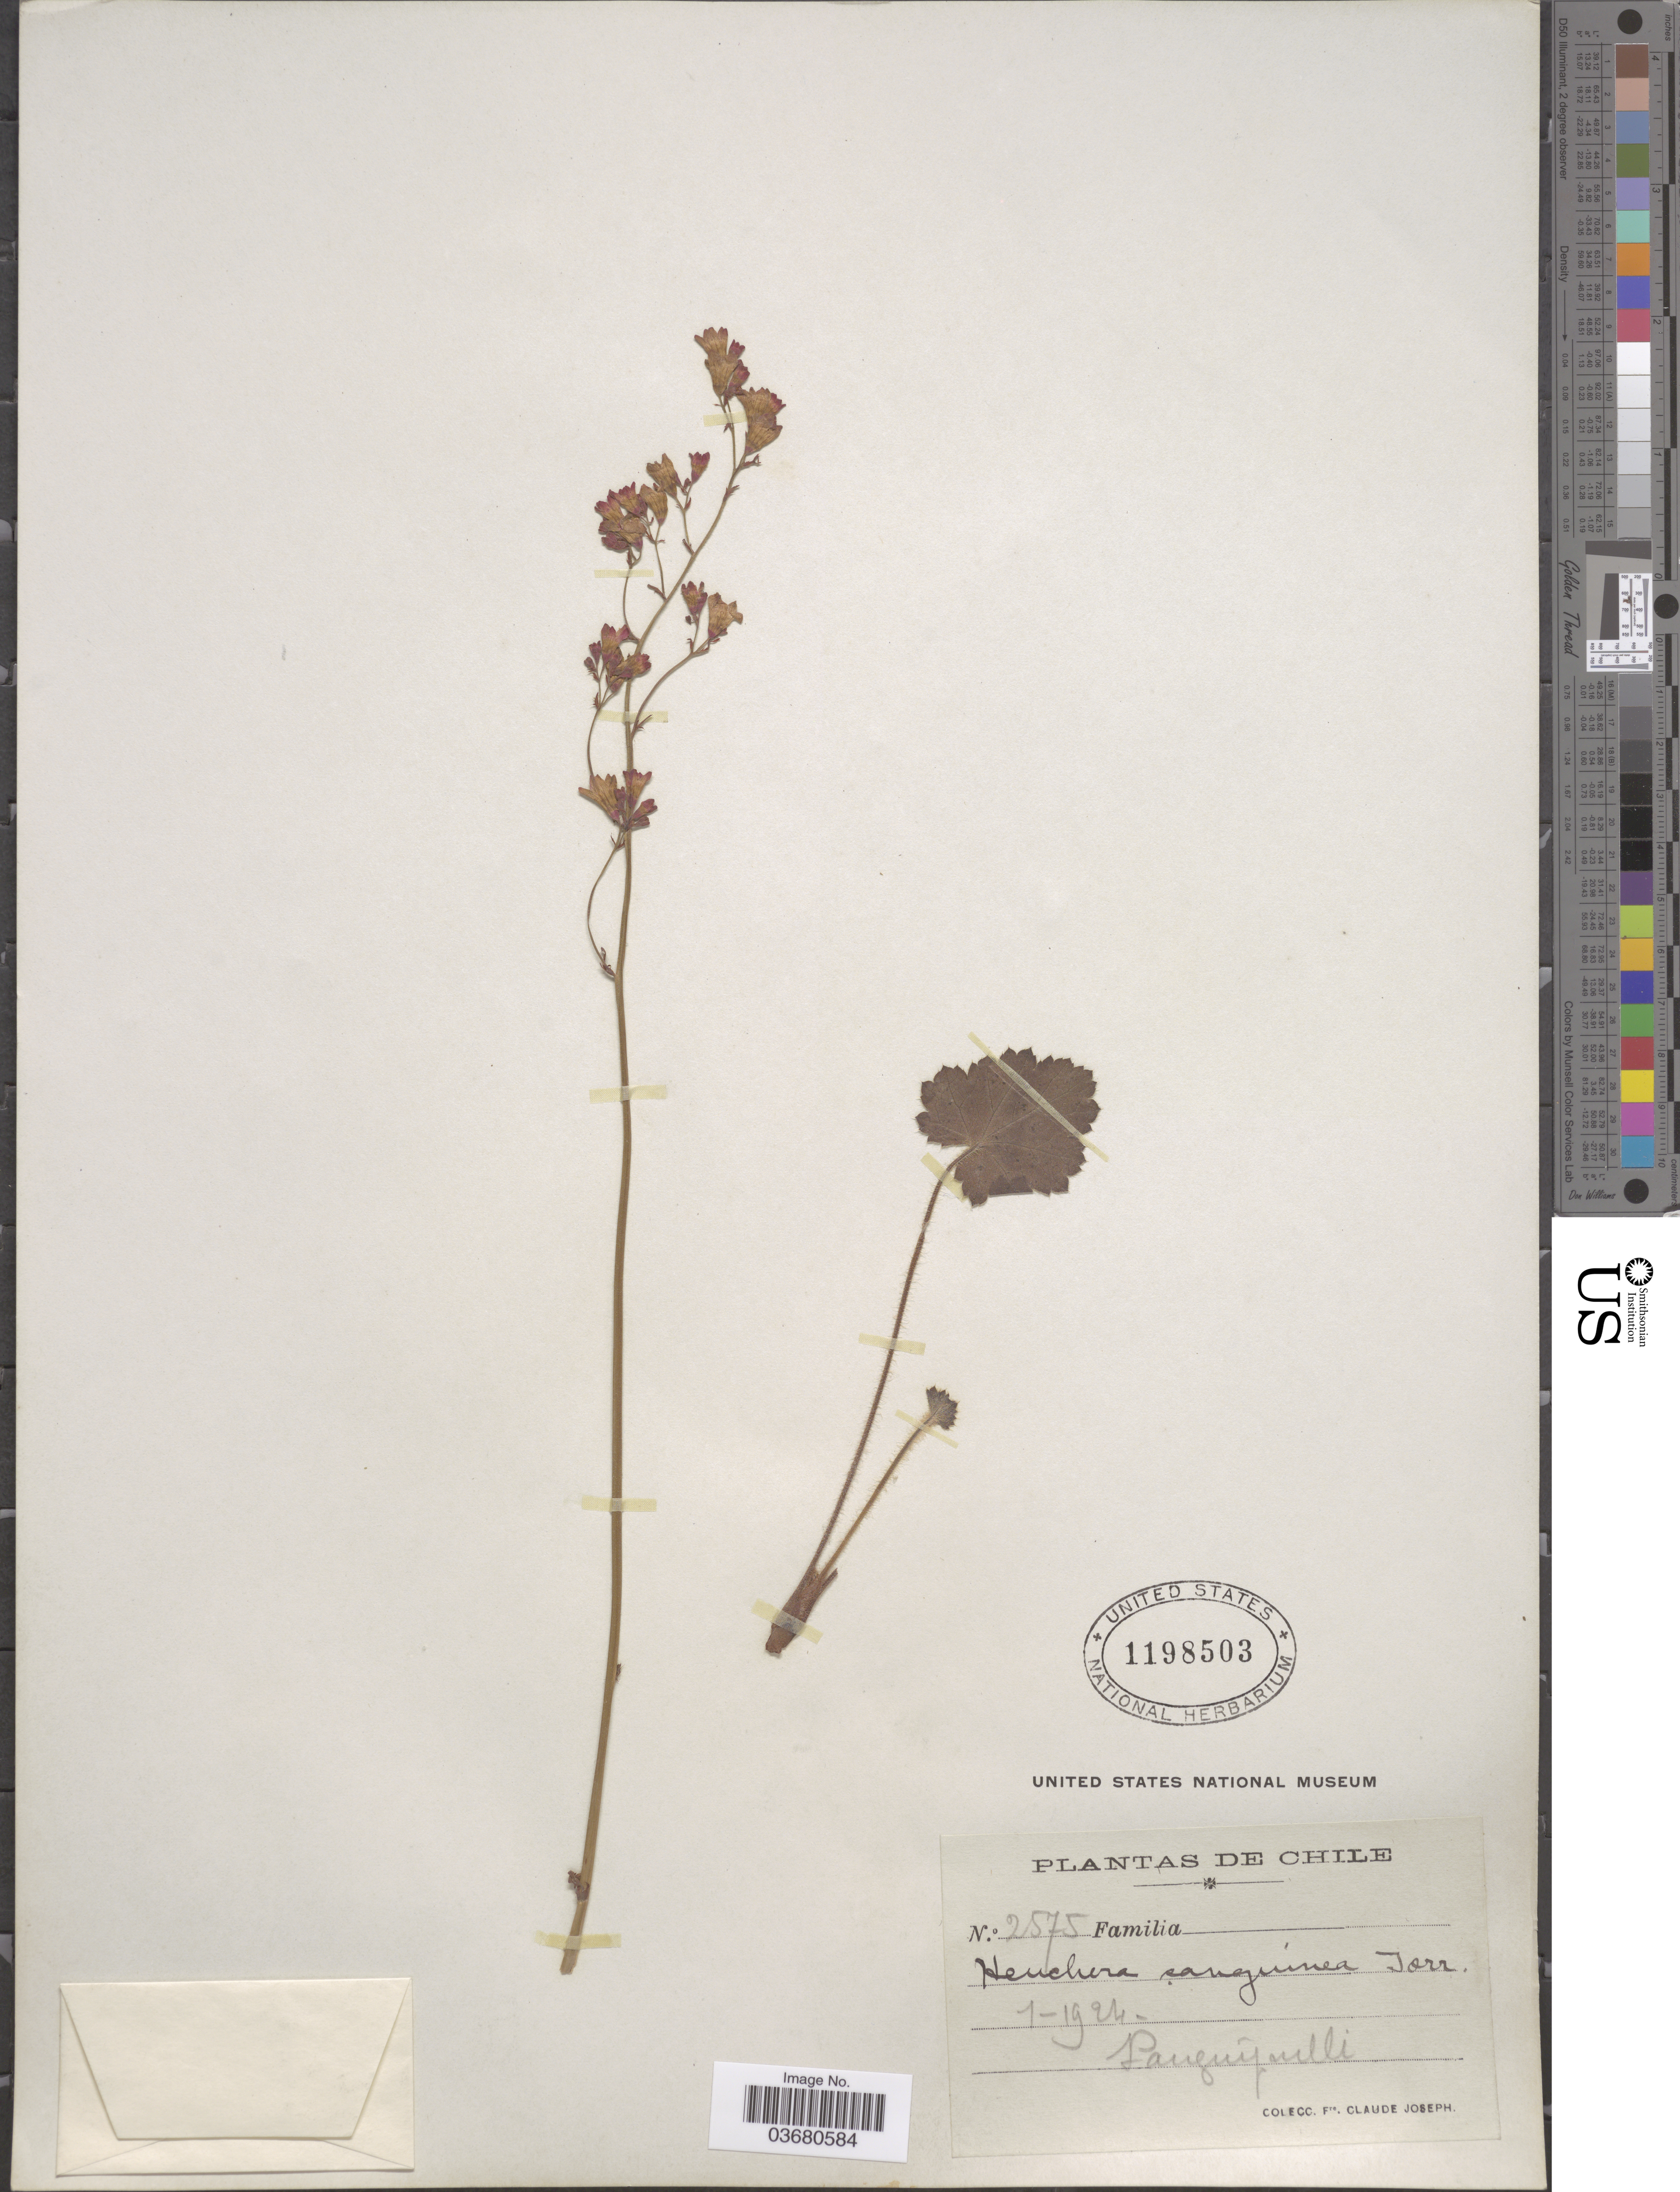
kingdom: Plantae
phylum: Tracheophyta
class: Magnoliopsida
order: Saxifragales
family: Saxifragaceae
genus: Heuchera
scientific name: Heuchera sanguinea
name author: Engelm.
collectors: Bro. Claude-Joseph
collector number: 2575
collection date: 1924-01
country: Chile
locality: Panguipulli.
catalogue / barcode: US 1198503